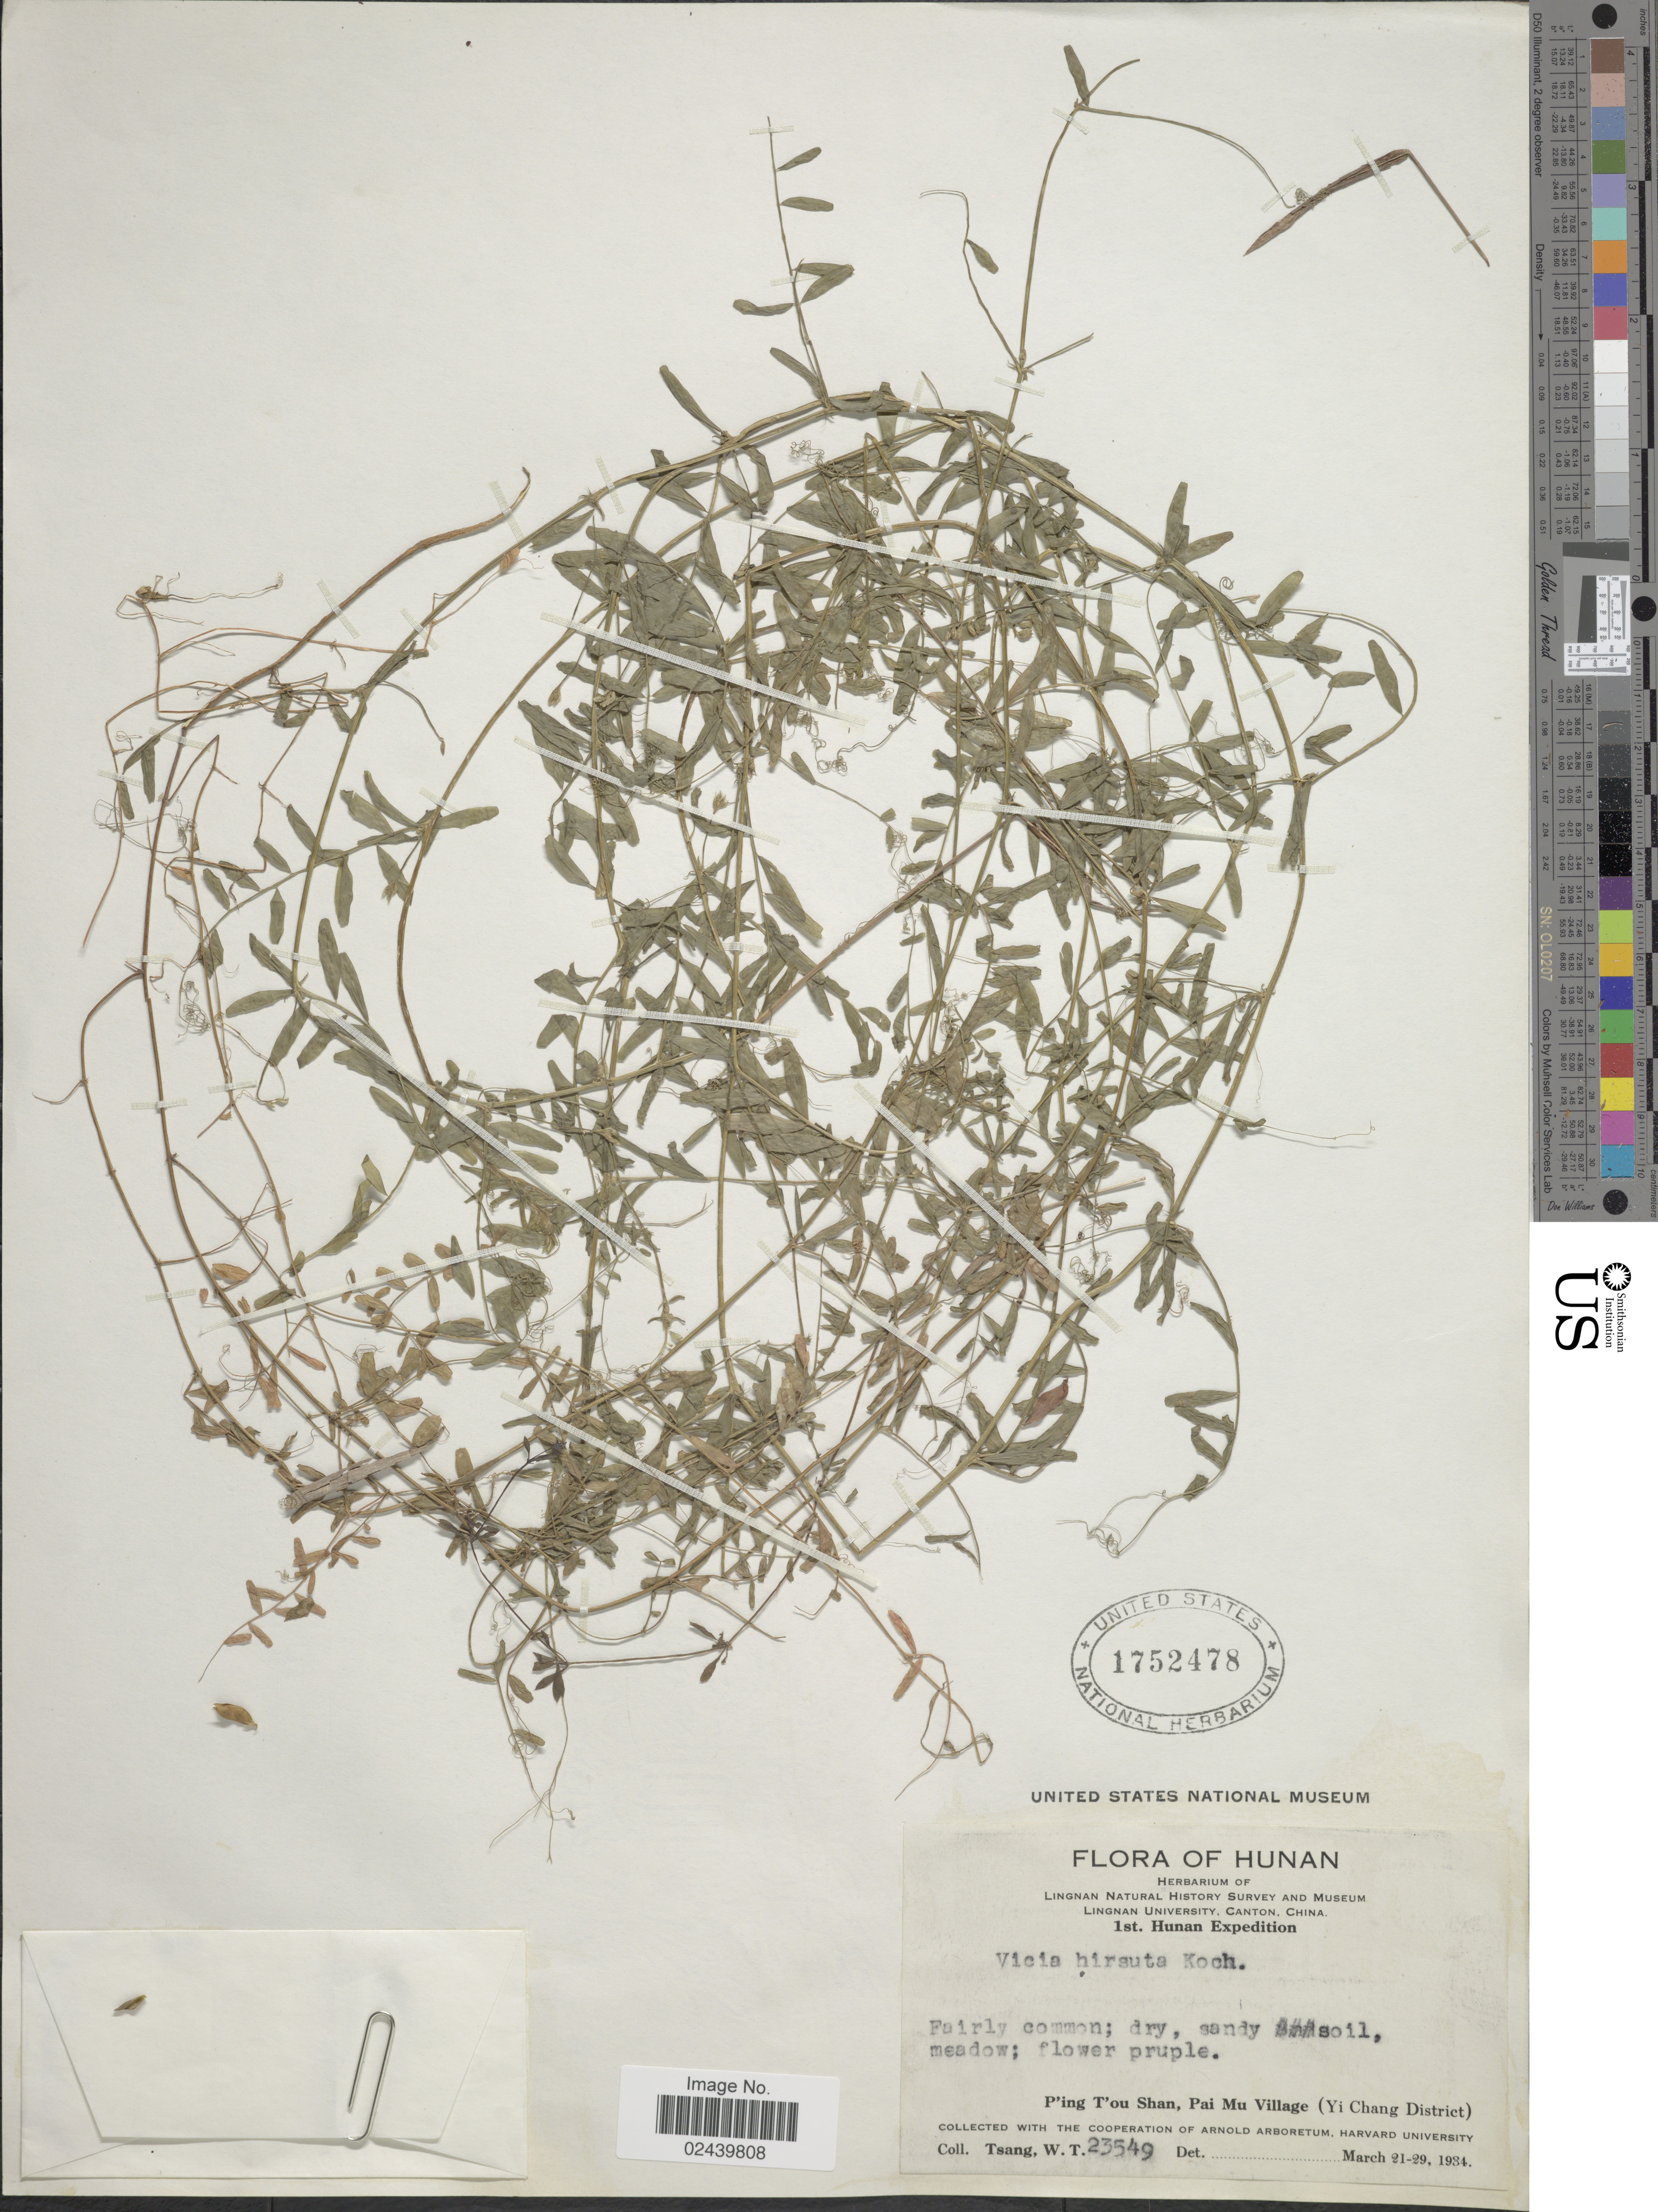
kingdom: Plantae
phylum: Tracheophyta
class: Magnoliopsida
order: Fabales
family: Fabaceae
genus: Vicia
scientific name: Vicia hirsuta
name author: (L.) A. Gray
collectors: W. T. Tsang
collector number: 23549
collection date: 1934-03-21/1934-03-29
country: China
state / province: Hunan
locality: P'ing T'ou Shan, Pai Mu Village (Yi Chang District)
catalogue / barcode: US 1752478